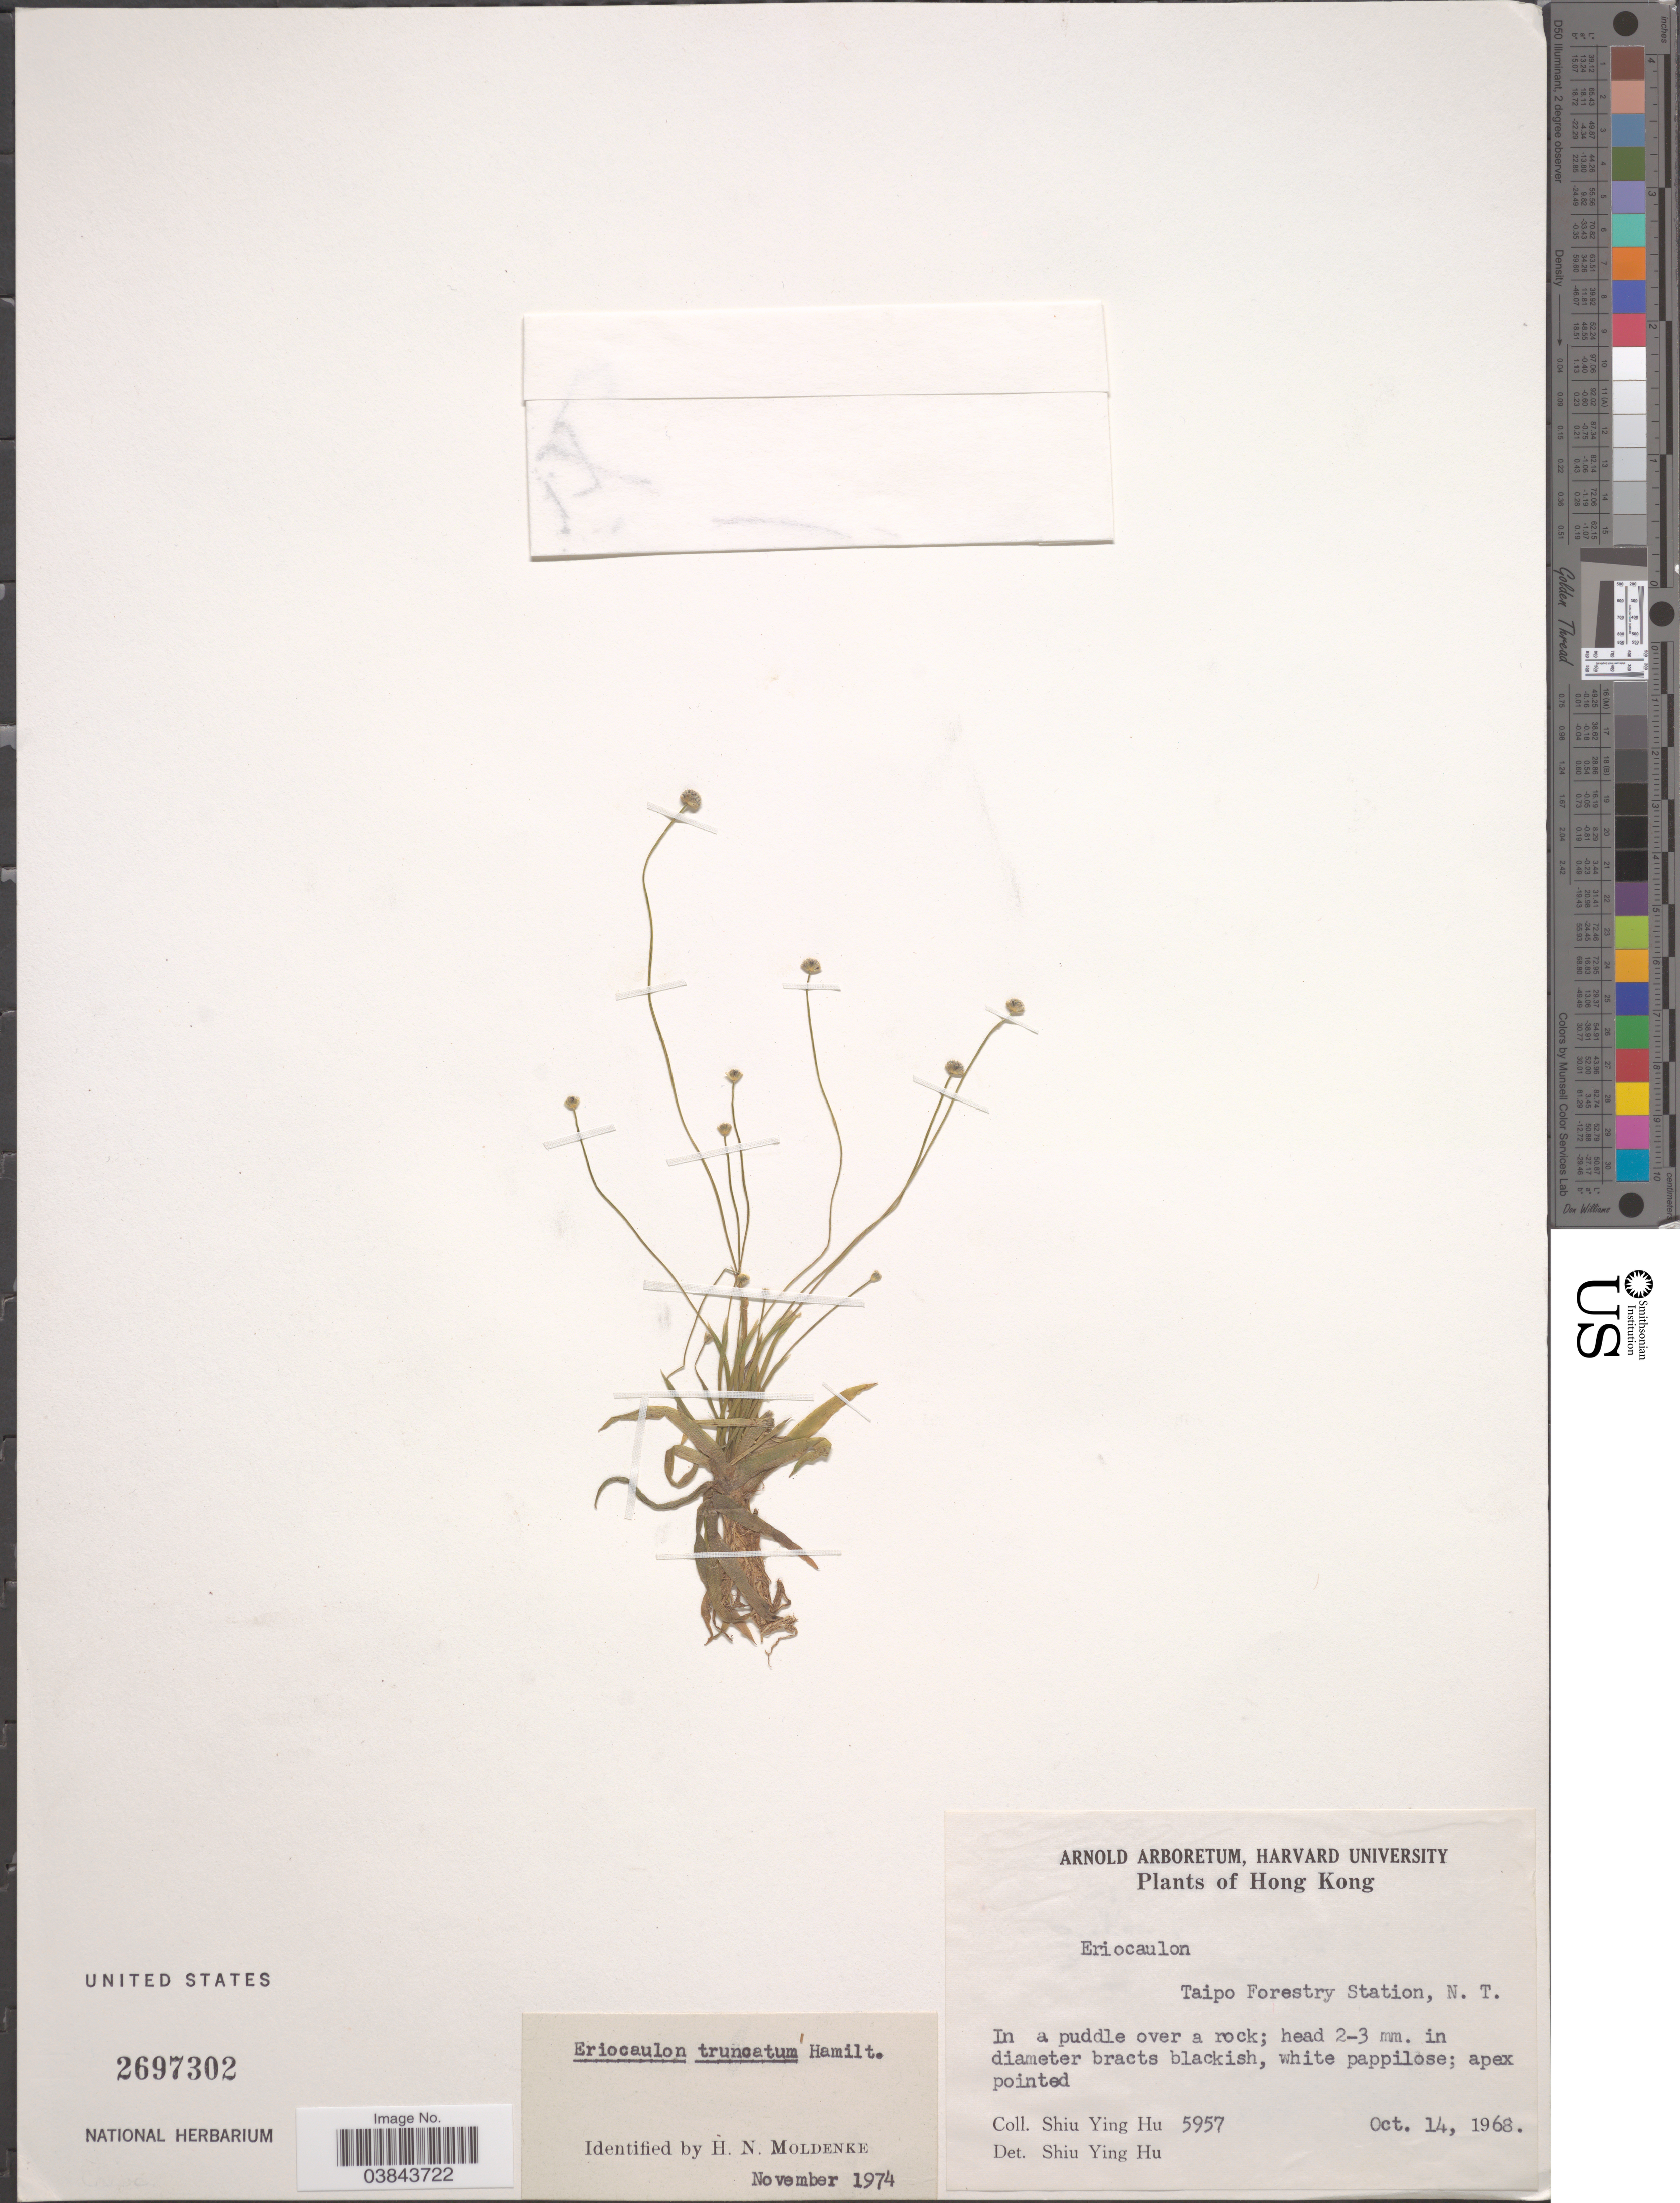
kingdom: Plantae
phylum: Tracheophyta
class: Liliopsida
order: Poales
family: Eriocaulaceae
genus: Eriocaulon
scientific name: Eriocaulon truncatum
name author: Buch.-Ham. ex Mart.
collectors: S. Y. Hu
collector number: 5957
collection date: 1968-10-14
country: China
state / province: Hong Kong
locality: Taipo Forestry Station, N. T.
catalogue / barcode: US 2697302